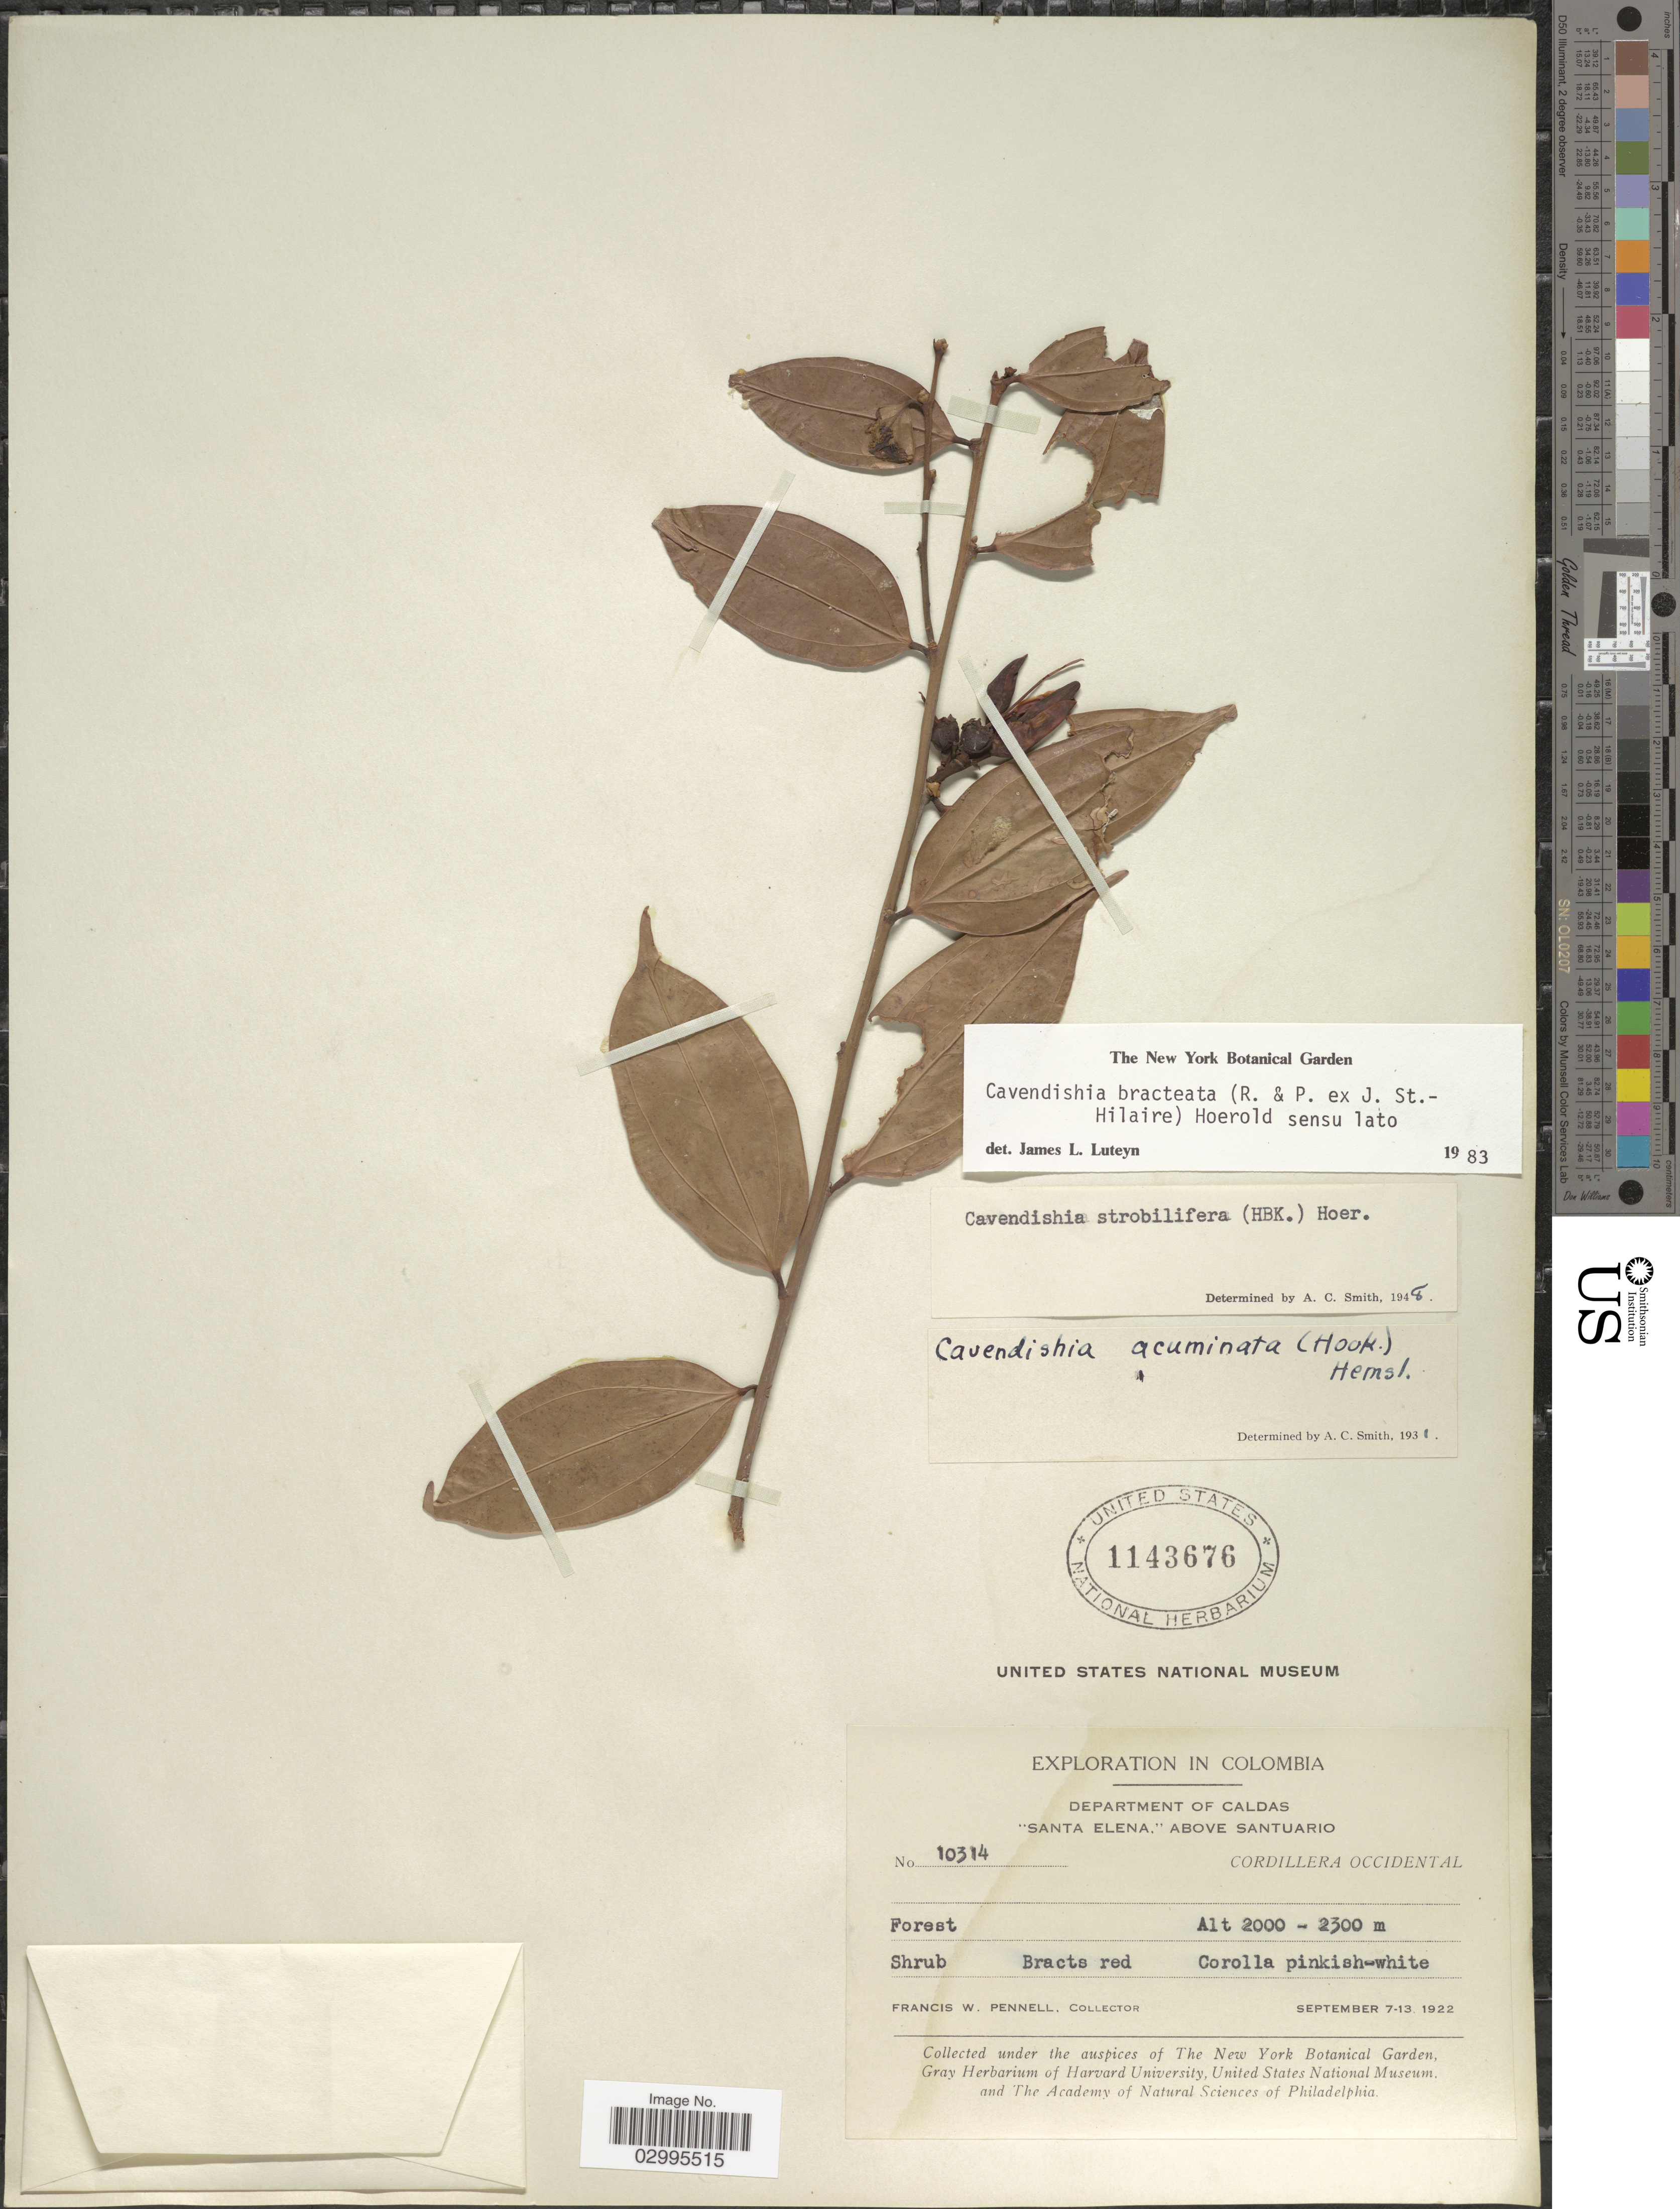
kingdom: Plantae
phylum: Tracheophyta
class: Magnoliopsida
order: Ericales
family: Ericaceae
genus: Cavendishia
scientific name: Cavendishia bracteata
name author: (Ruiz & Pav. ex J. St.-Hil.) Hoerold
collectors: F. W. Pennell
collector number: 10314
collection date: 1922-09-07/1922-09-13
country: Colombia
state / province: Caldas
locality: Department of Caldas 'Santa Elena,' above Santuario. Cordillera Occidental.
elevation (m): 2000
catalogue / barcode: US 1143676